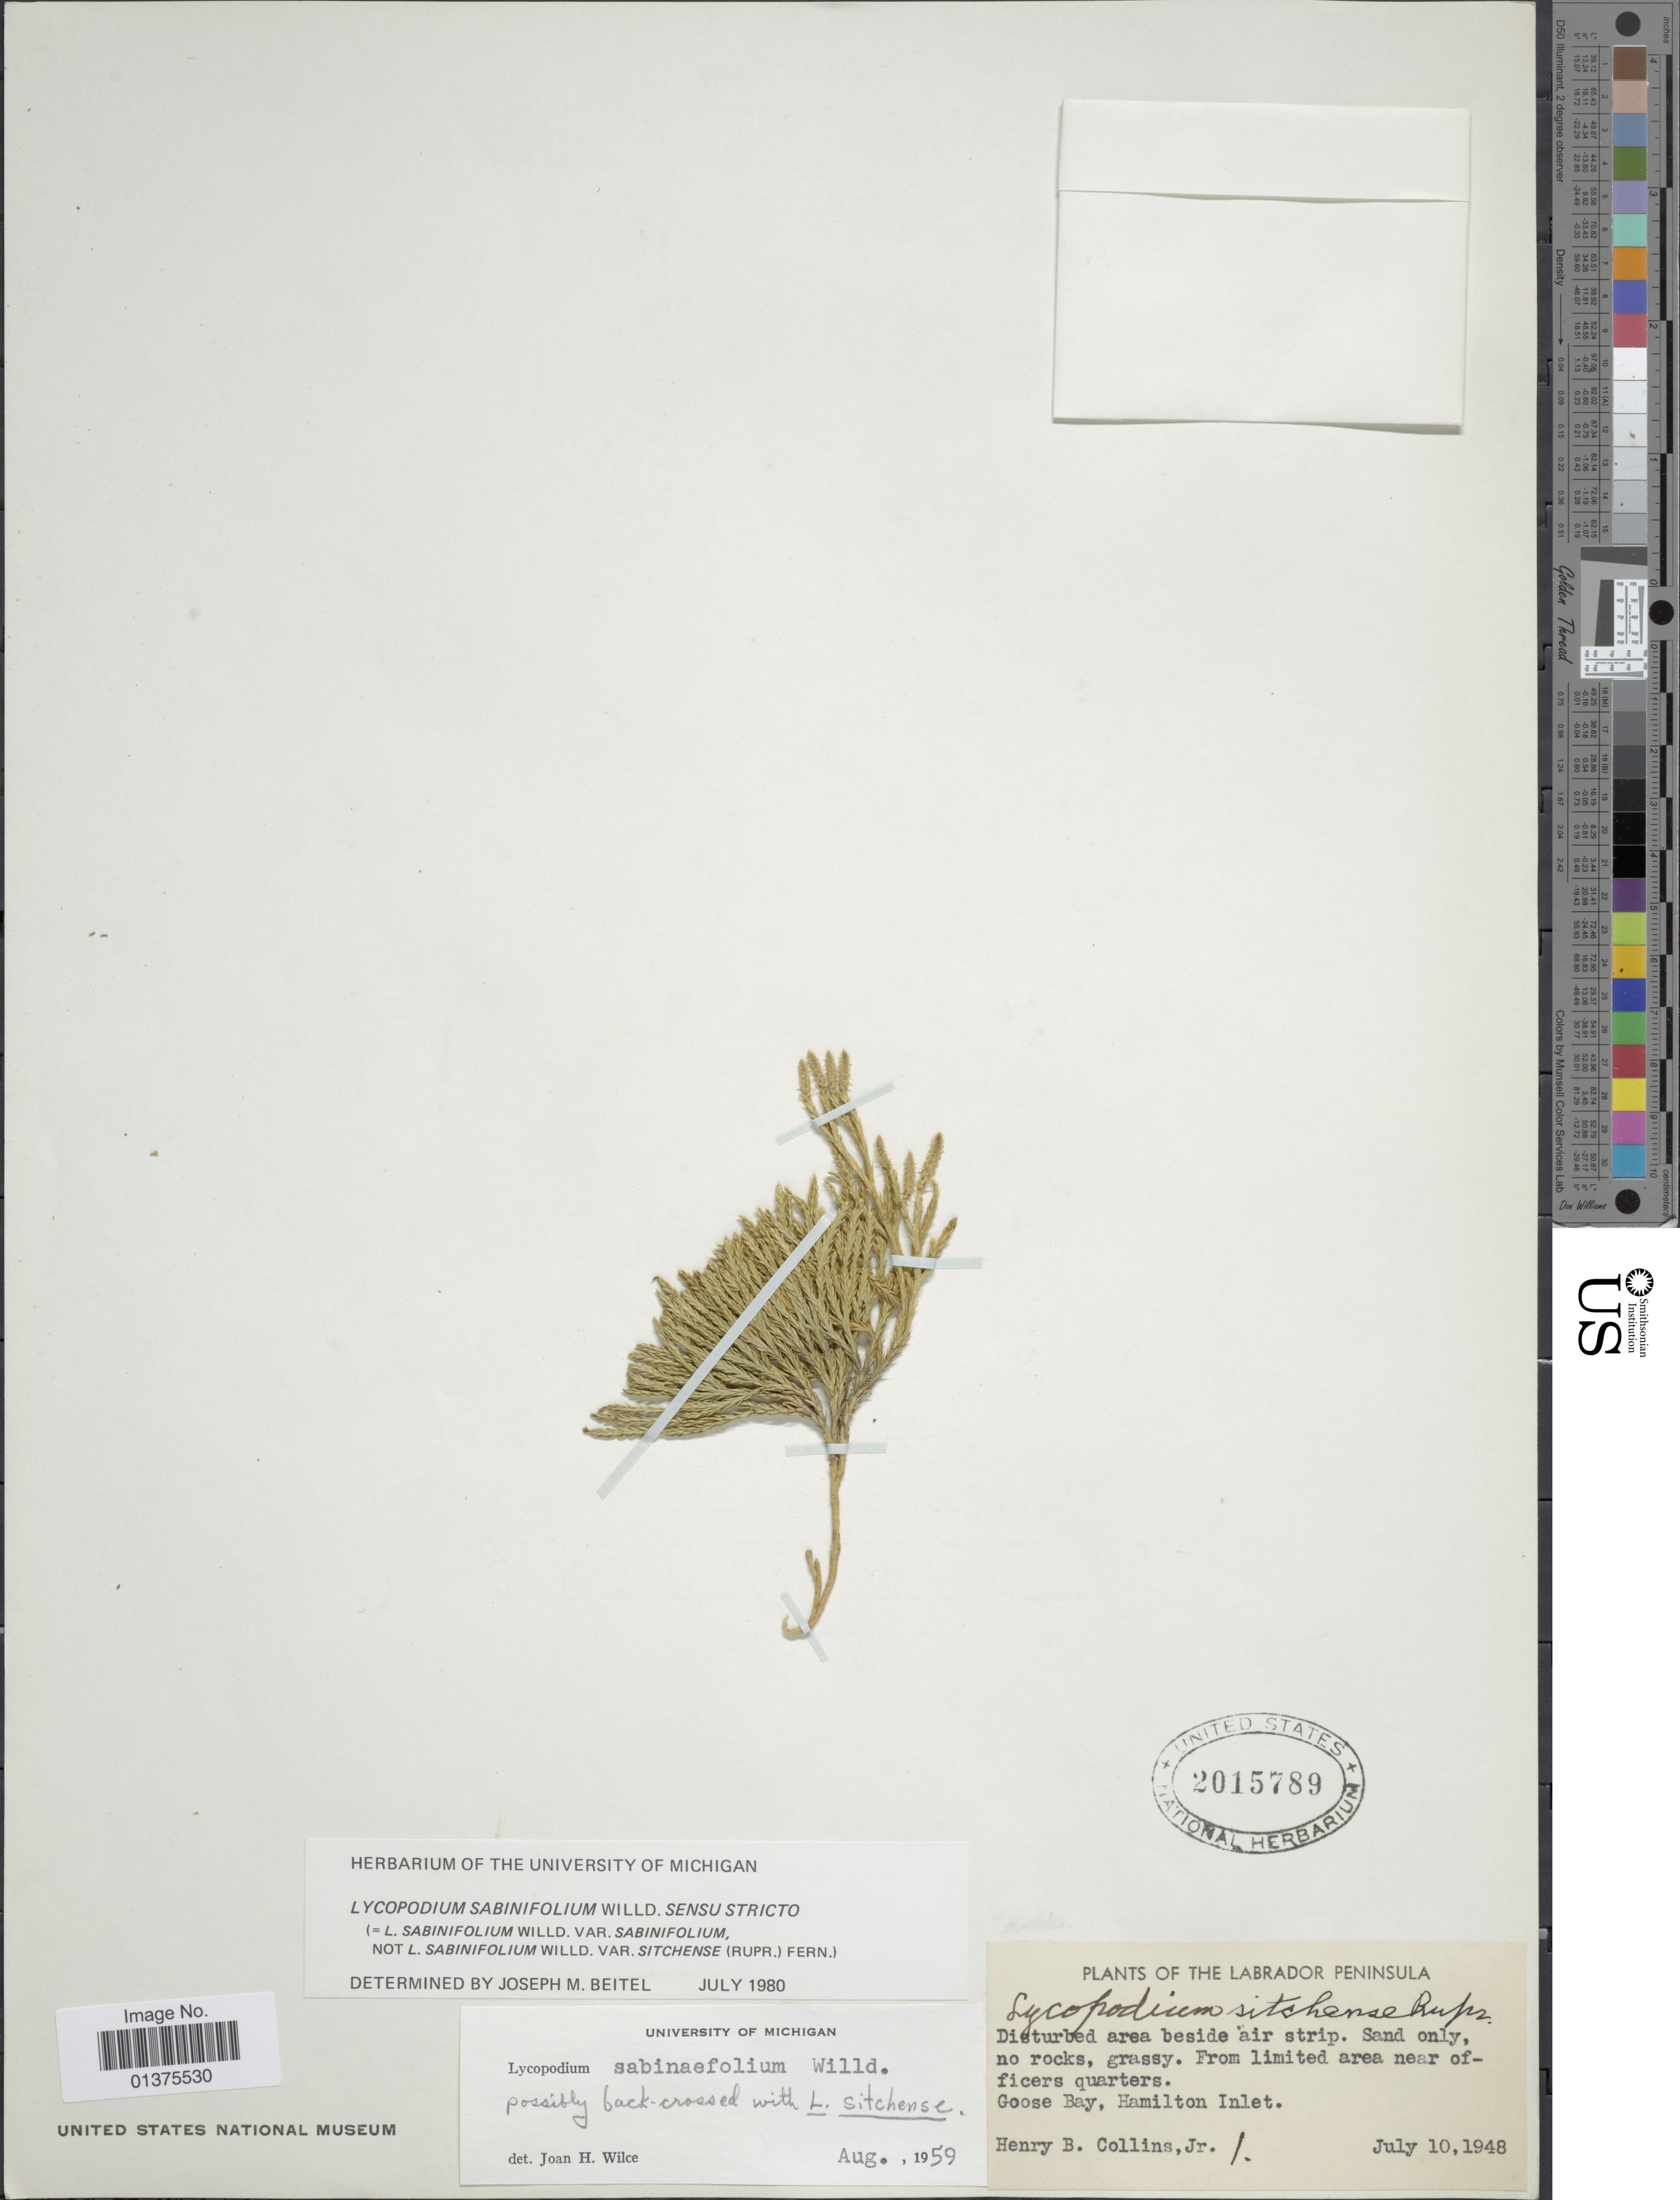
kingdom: Plantae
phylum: Tracheophyta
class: Lycopodiopsida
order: Lycopodiales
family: Lycopodiaceae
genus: Diphasiastrum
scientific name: Diphasiastrum x sabinifolium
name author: (Willd.) Holub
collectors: H. Collins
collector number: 1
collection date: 1948-07-10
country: Canada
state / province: Newfoundland and Labrador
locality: Labrador Peninsula, Goose Bay, Hamilton Inlet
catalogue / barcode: US 2015789